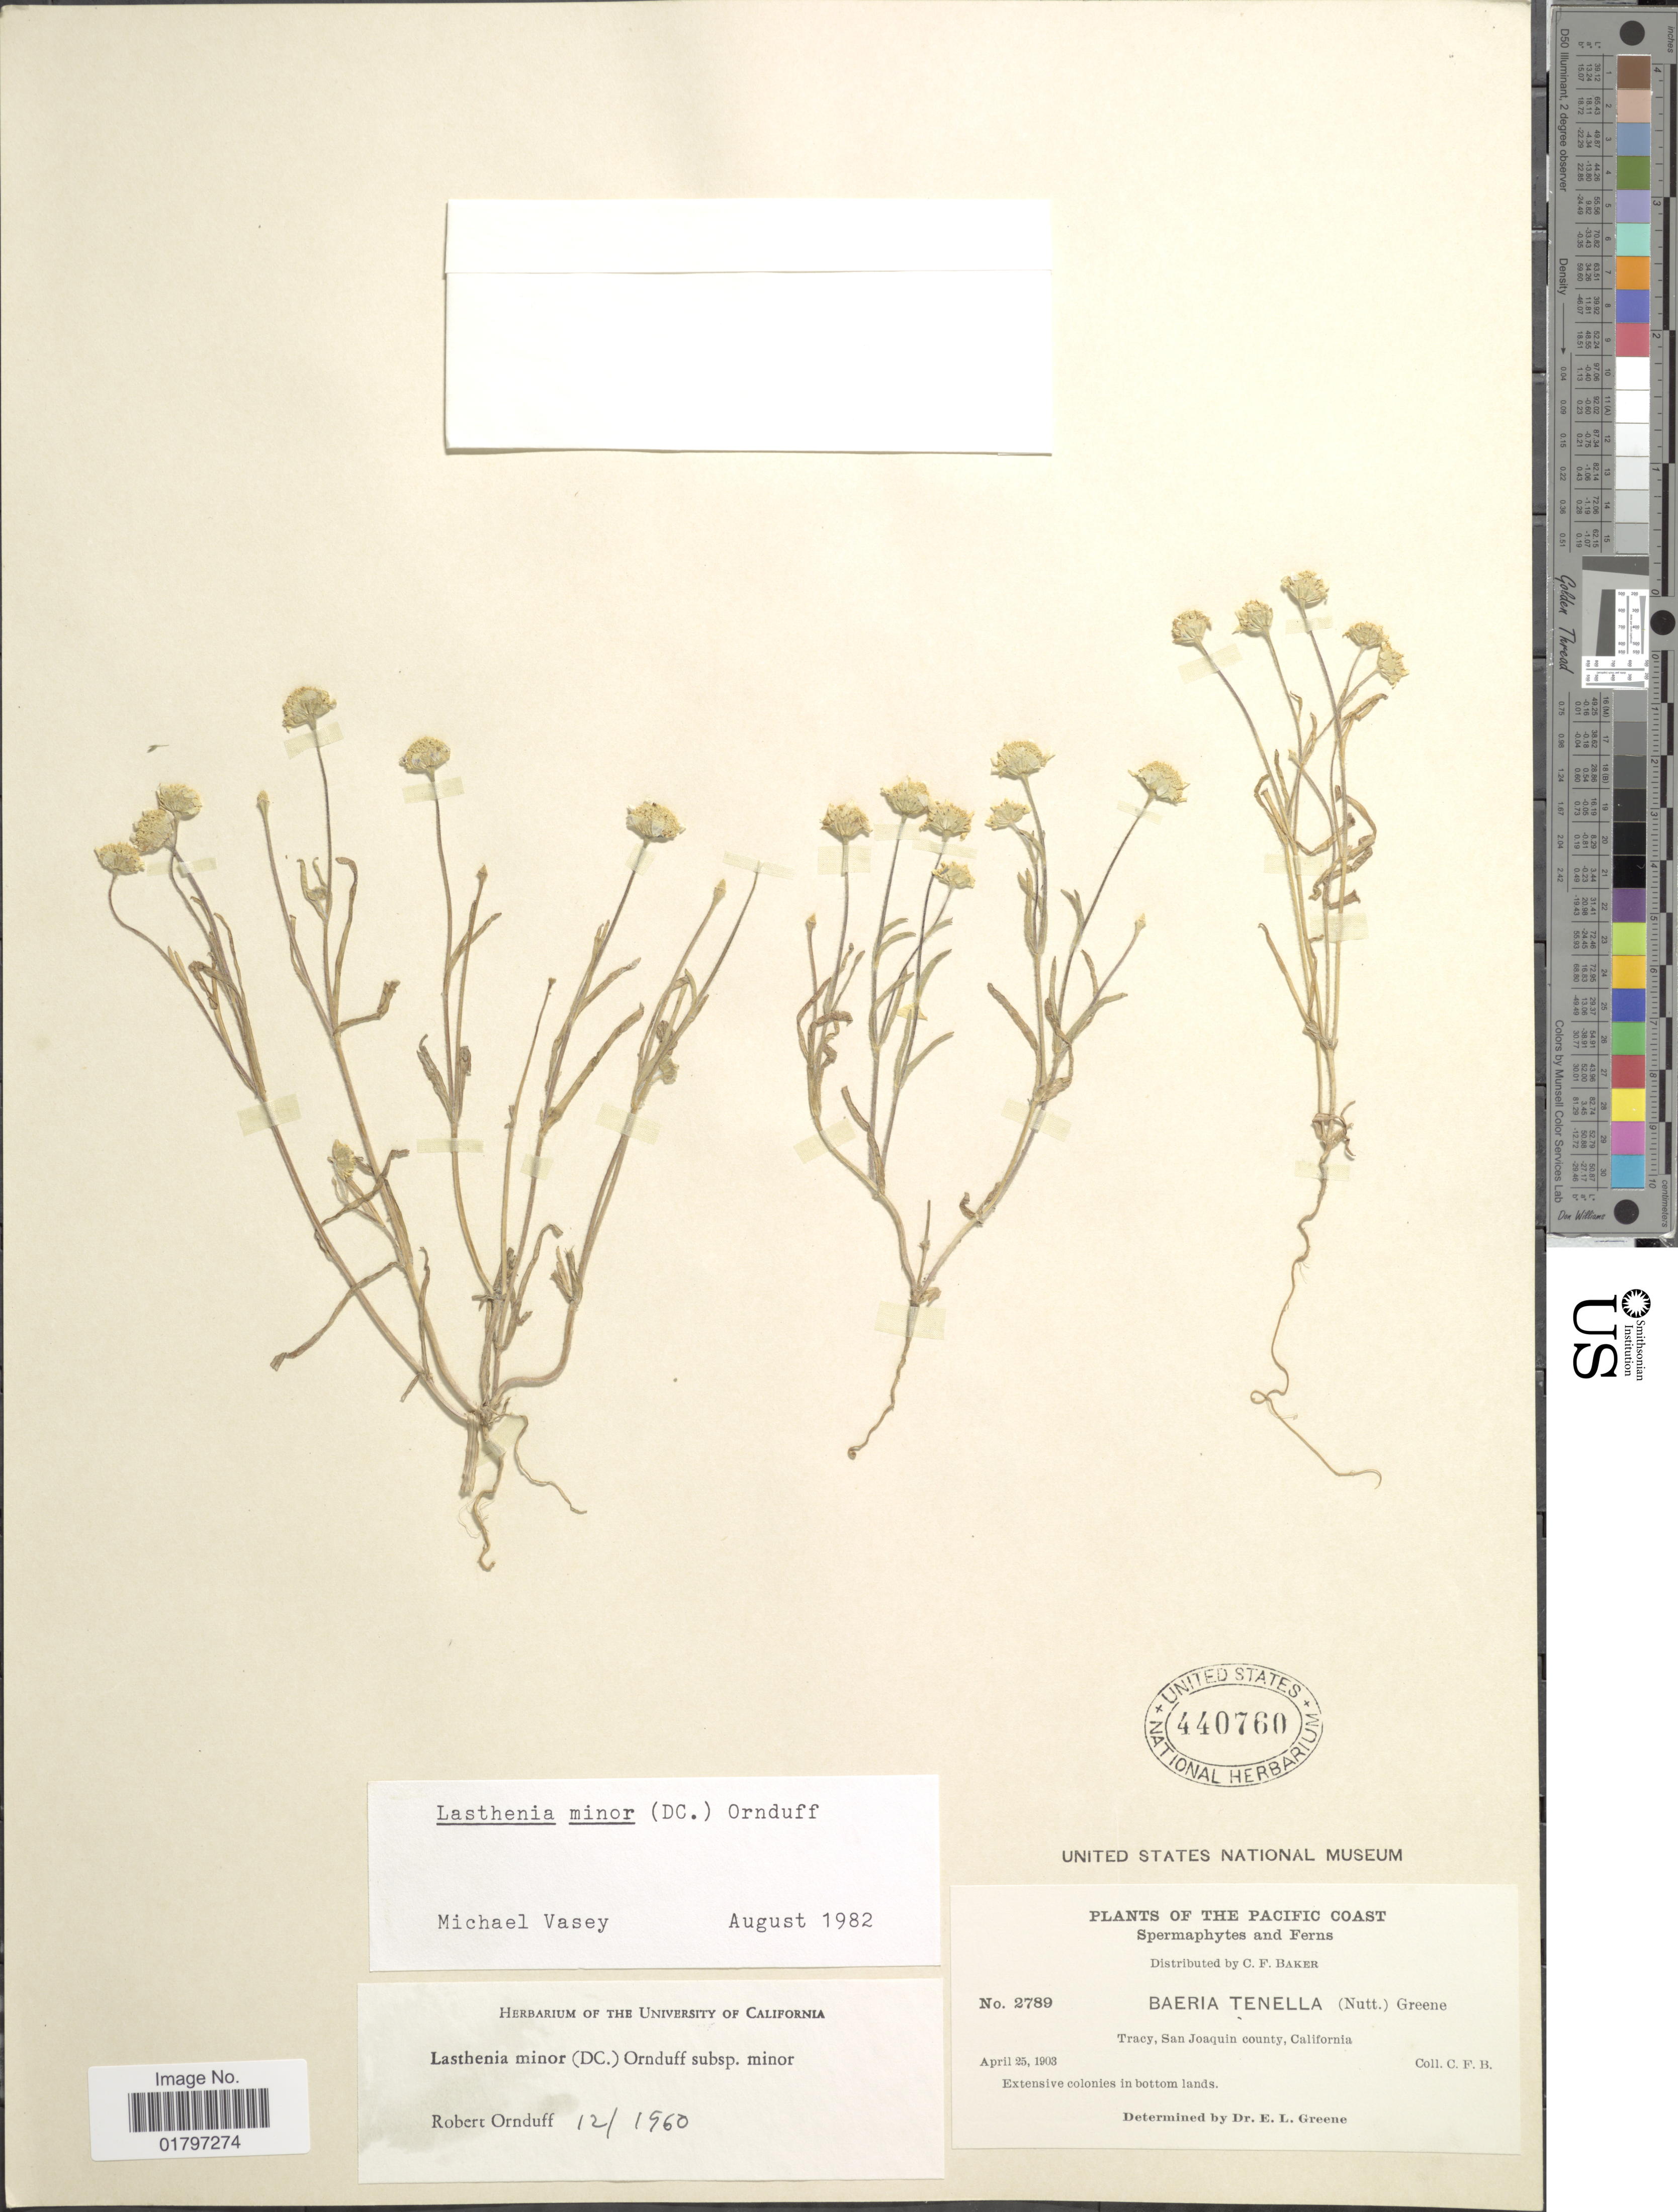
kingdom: Plantae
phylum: Tracheophyta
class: Magnoliopsida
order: Asterales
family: Asteraceae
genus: Lasthenia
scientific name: Lasthenia minor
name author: (DC.) Ornduff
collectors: C. F. Baker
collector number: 2789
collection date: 1903-04-25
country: United States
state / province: California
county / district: San Joaquin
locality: Pacific Coast. Tracy, San Joaquin county, California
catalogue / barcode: US 440760